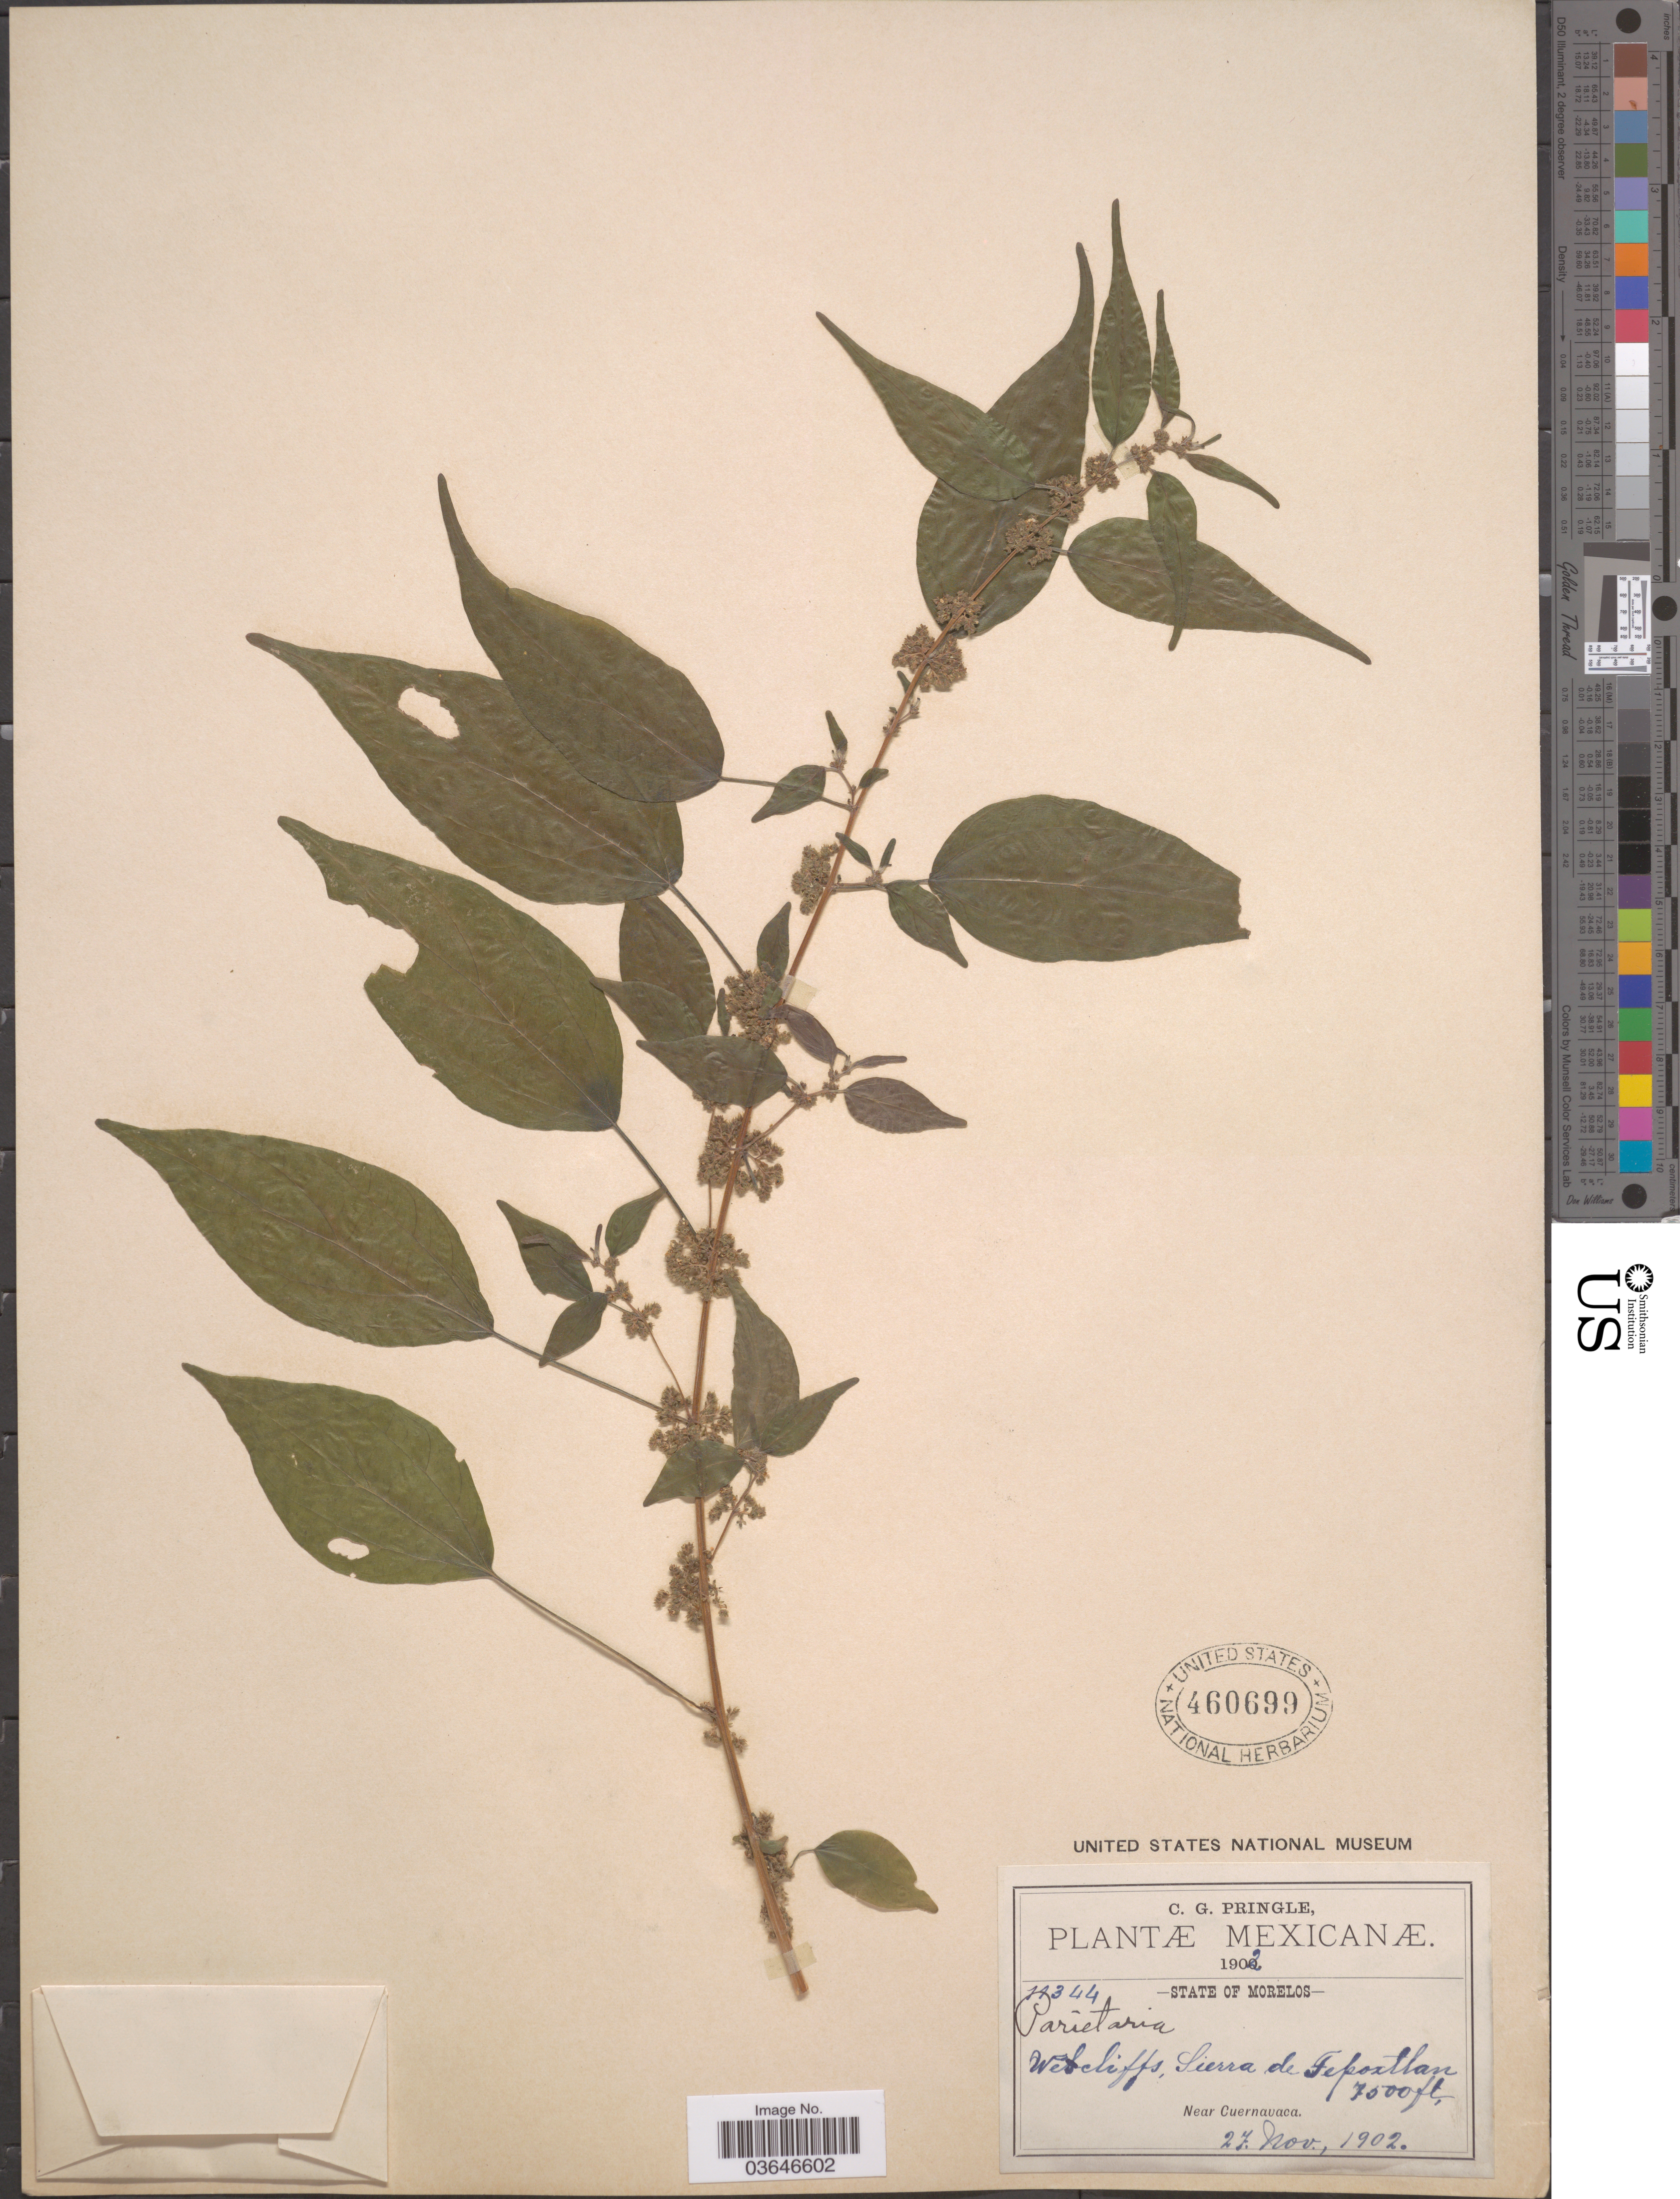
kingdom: Plantae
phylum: Tracheophyta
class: Magnoliopsida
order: Rosales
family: Urticaceae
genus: Parietaria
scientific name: Parietaria sp.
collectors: C. G. Pringle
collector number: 11344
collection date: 1902-11-27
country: Mexico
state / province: Morelos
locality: State of Morelos. Sierra de Tepoxtlan.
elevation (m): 2286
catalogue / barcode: US 460699